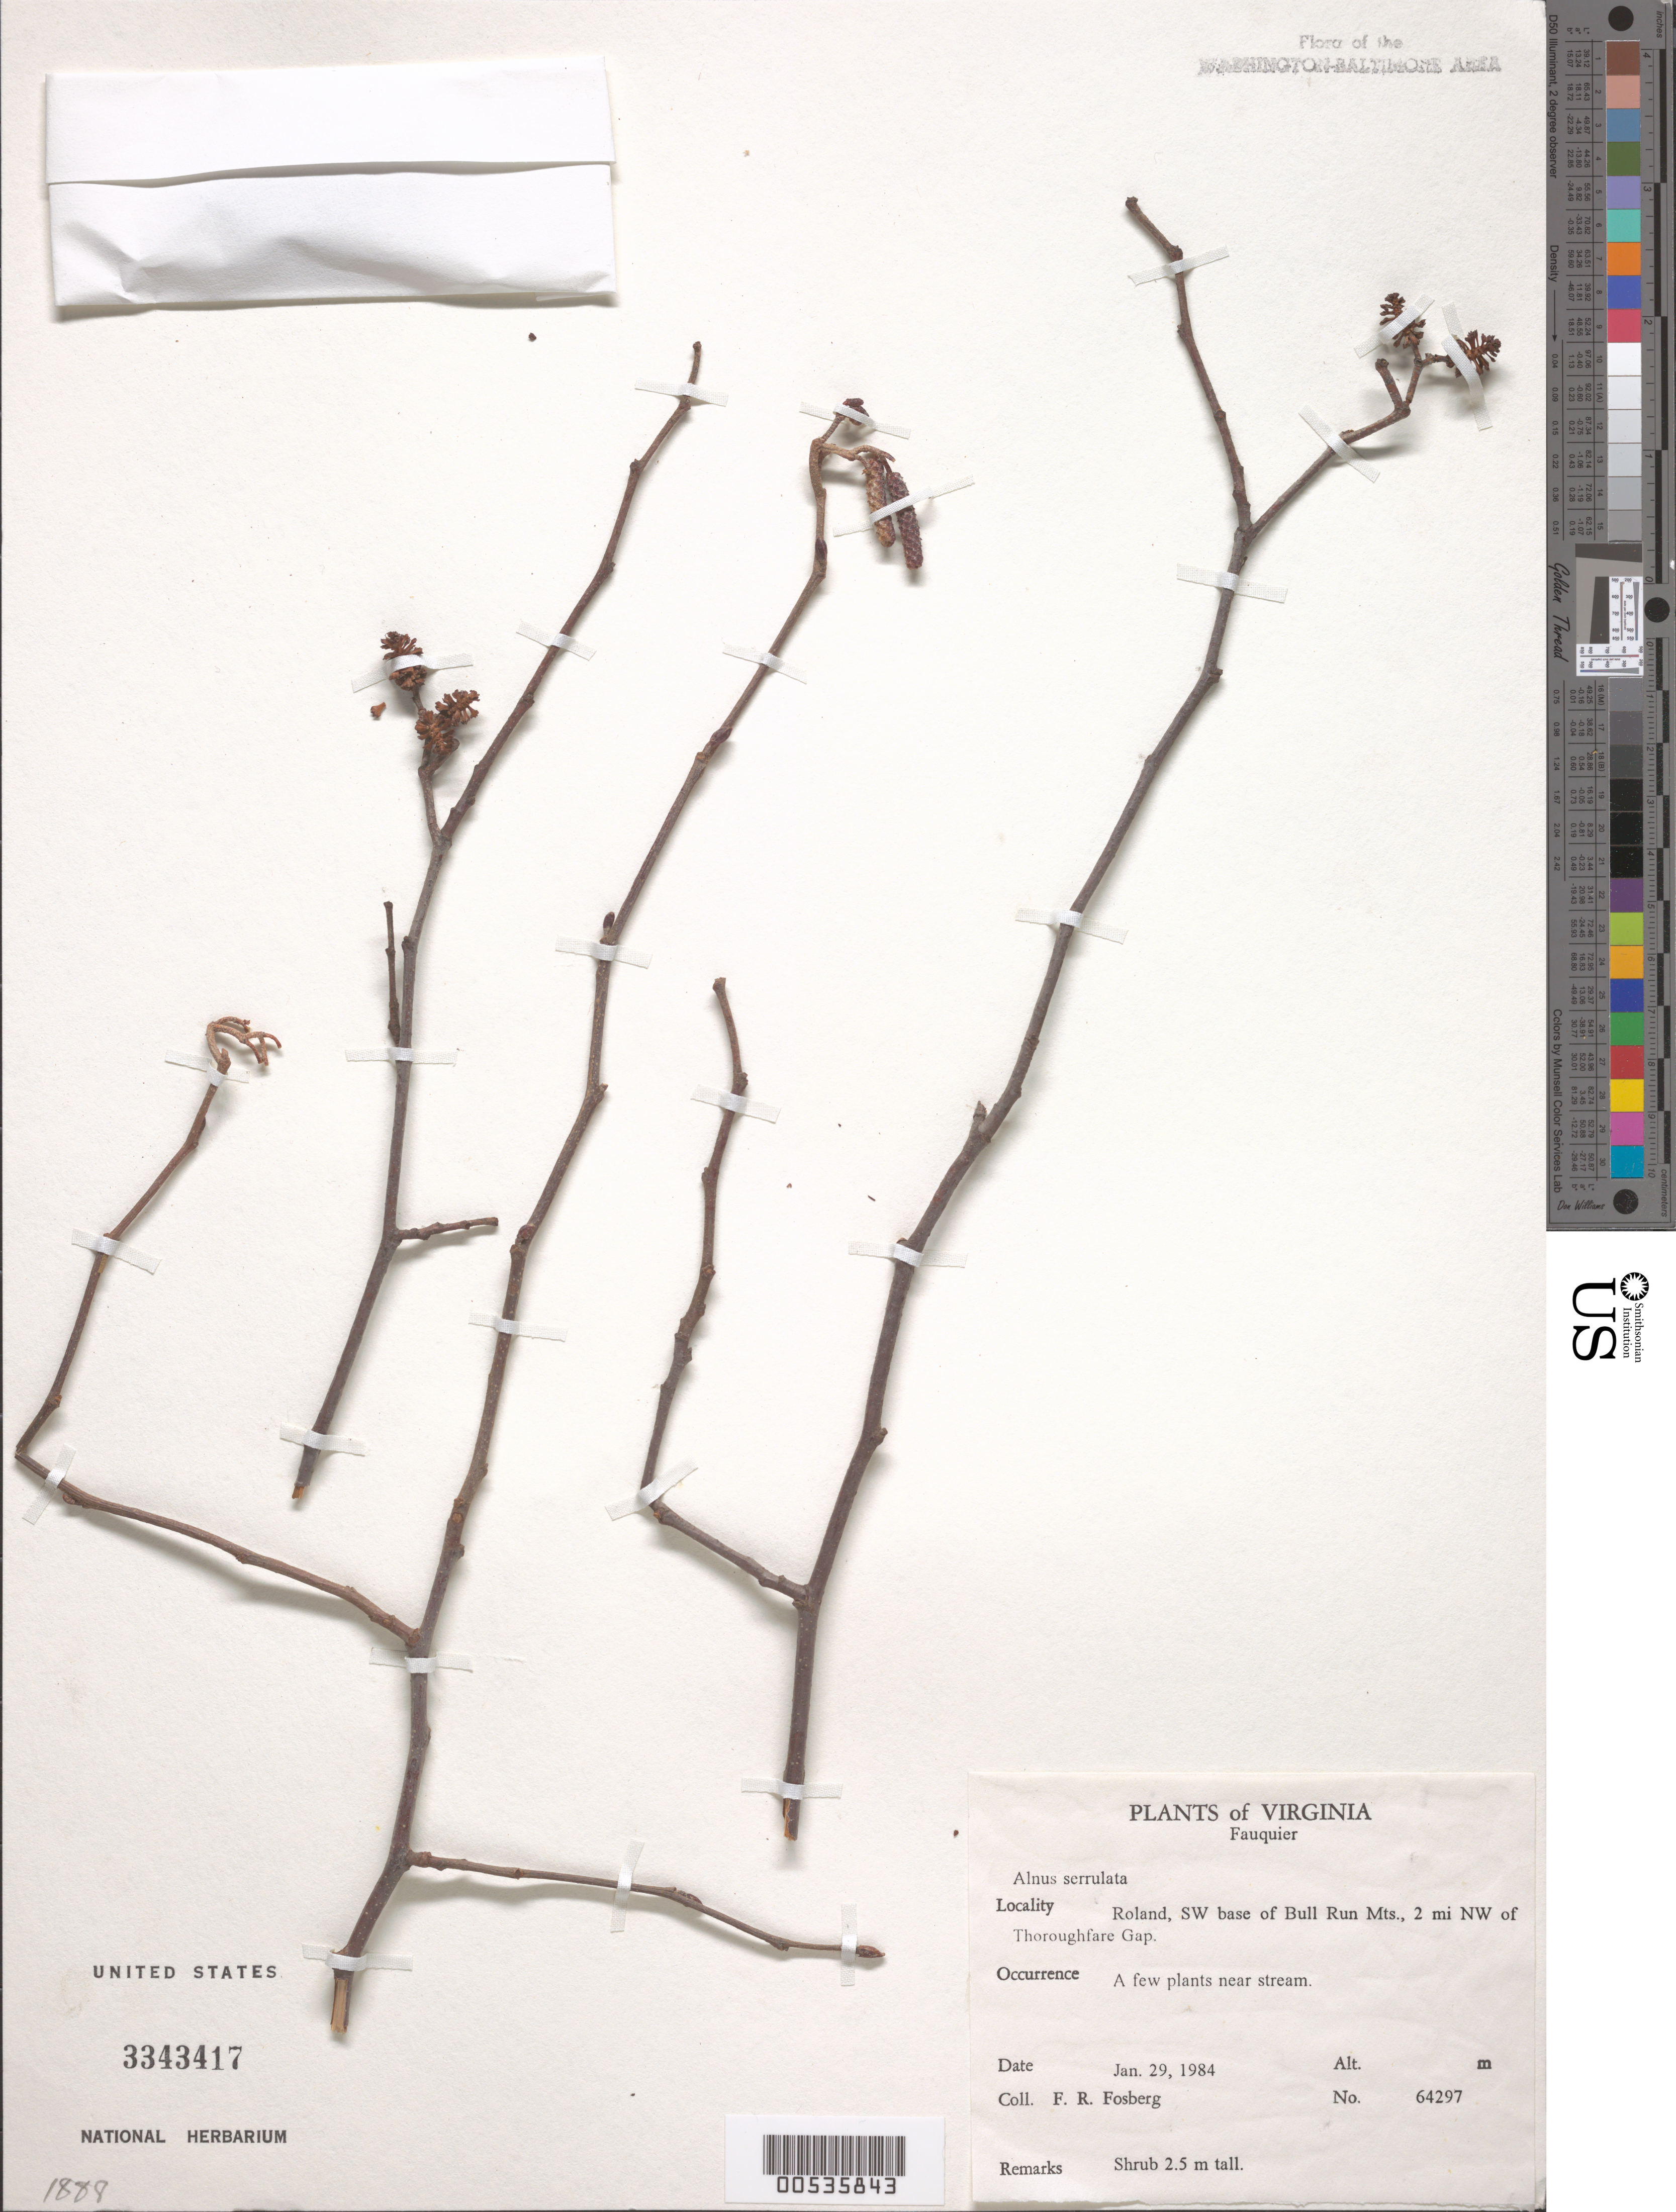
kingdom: Plantae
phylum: Tracheophyta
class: Magnoliopsida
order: Fagales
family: Betulaceae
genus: Alnus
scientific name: Alnus serrulata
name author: (Aiton) Willd.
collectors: F. R. Fosberg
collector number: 64297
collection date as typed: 29 Jan 1984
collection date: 1984-01-29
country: United States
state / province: Virginia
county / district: Fauquier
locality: Roland, SE base of Bull Run Mts., NW of Thorofare Gap Bull Run Mts.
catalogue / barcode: US 3343417